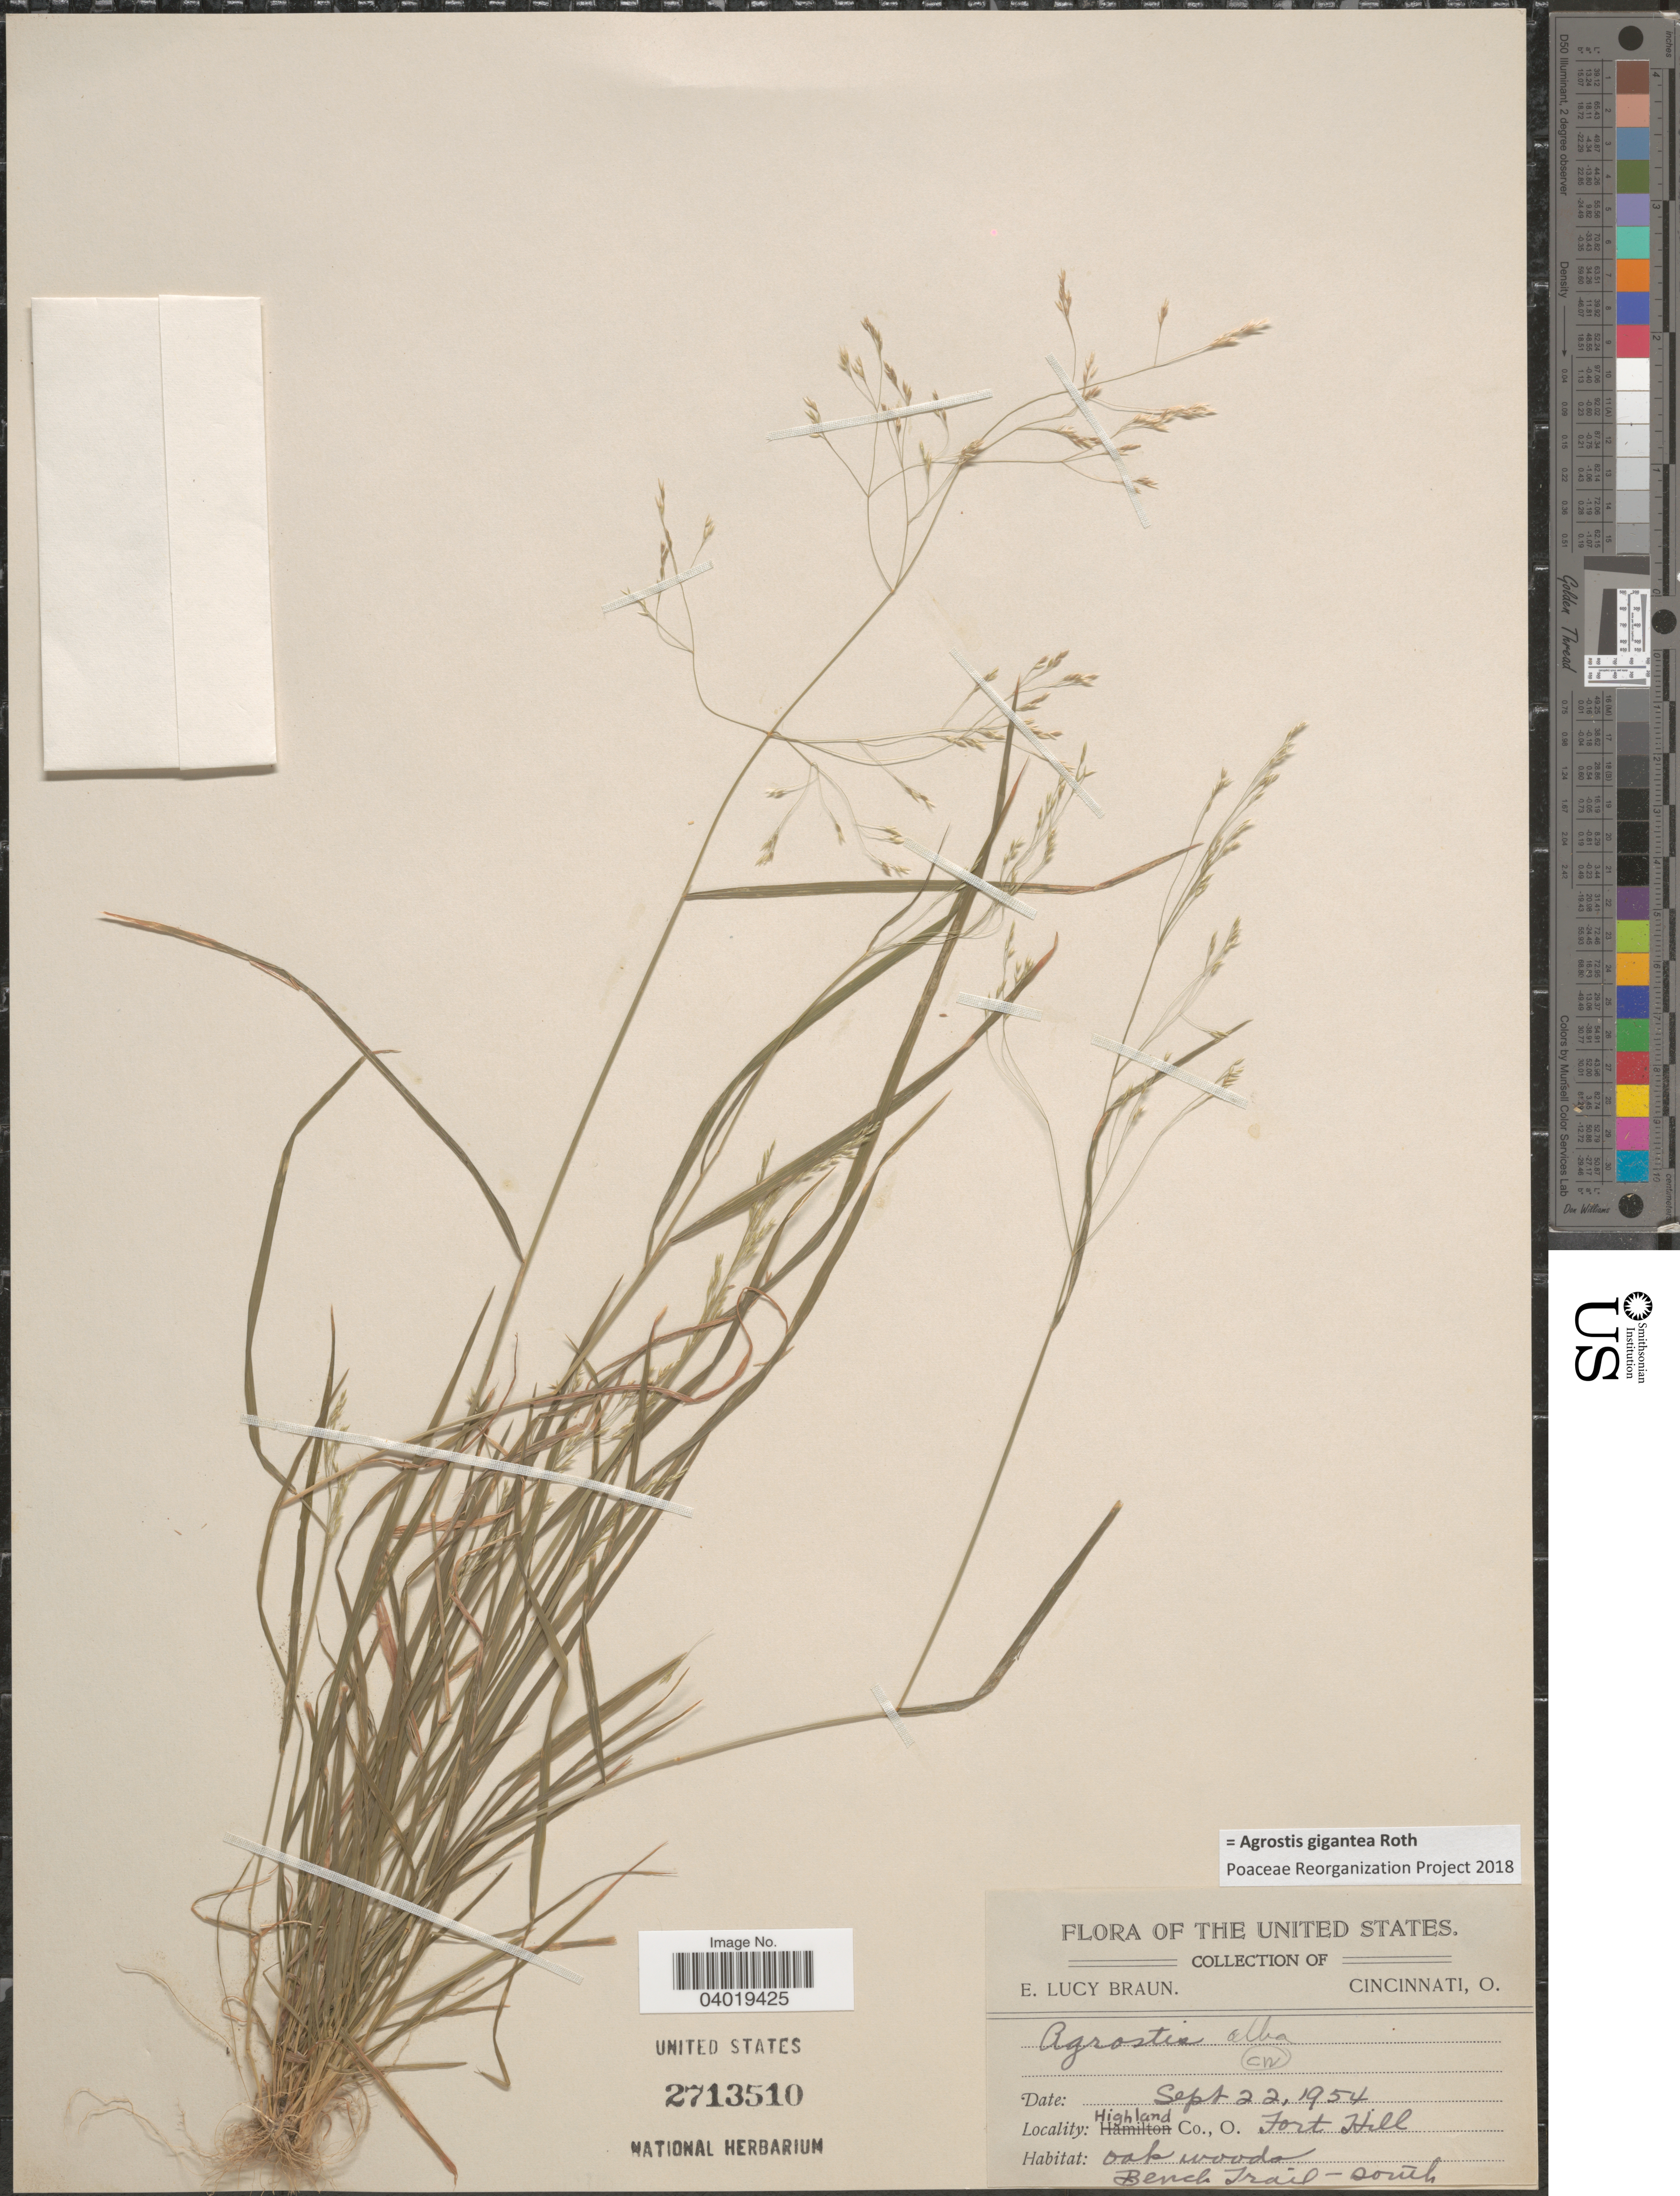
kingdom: Plantae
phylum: Tracheophyta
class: Liliopsida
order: Poales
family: Poaceae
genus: Agrostis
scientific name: Agrostis gigantea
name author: Roth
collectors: E. L. Braun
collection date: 1954-09-22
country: United States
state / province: Ohio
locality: Highland Co. Fort Hill. Bench Trail - south.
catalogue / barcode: US 2713510